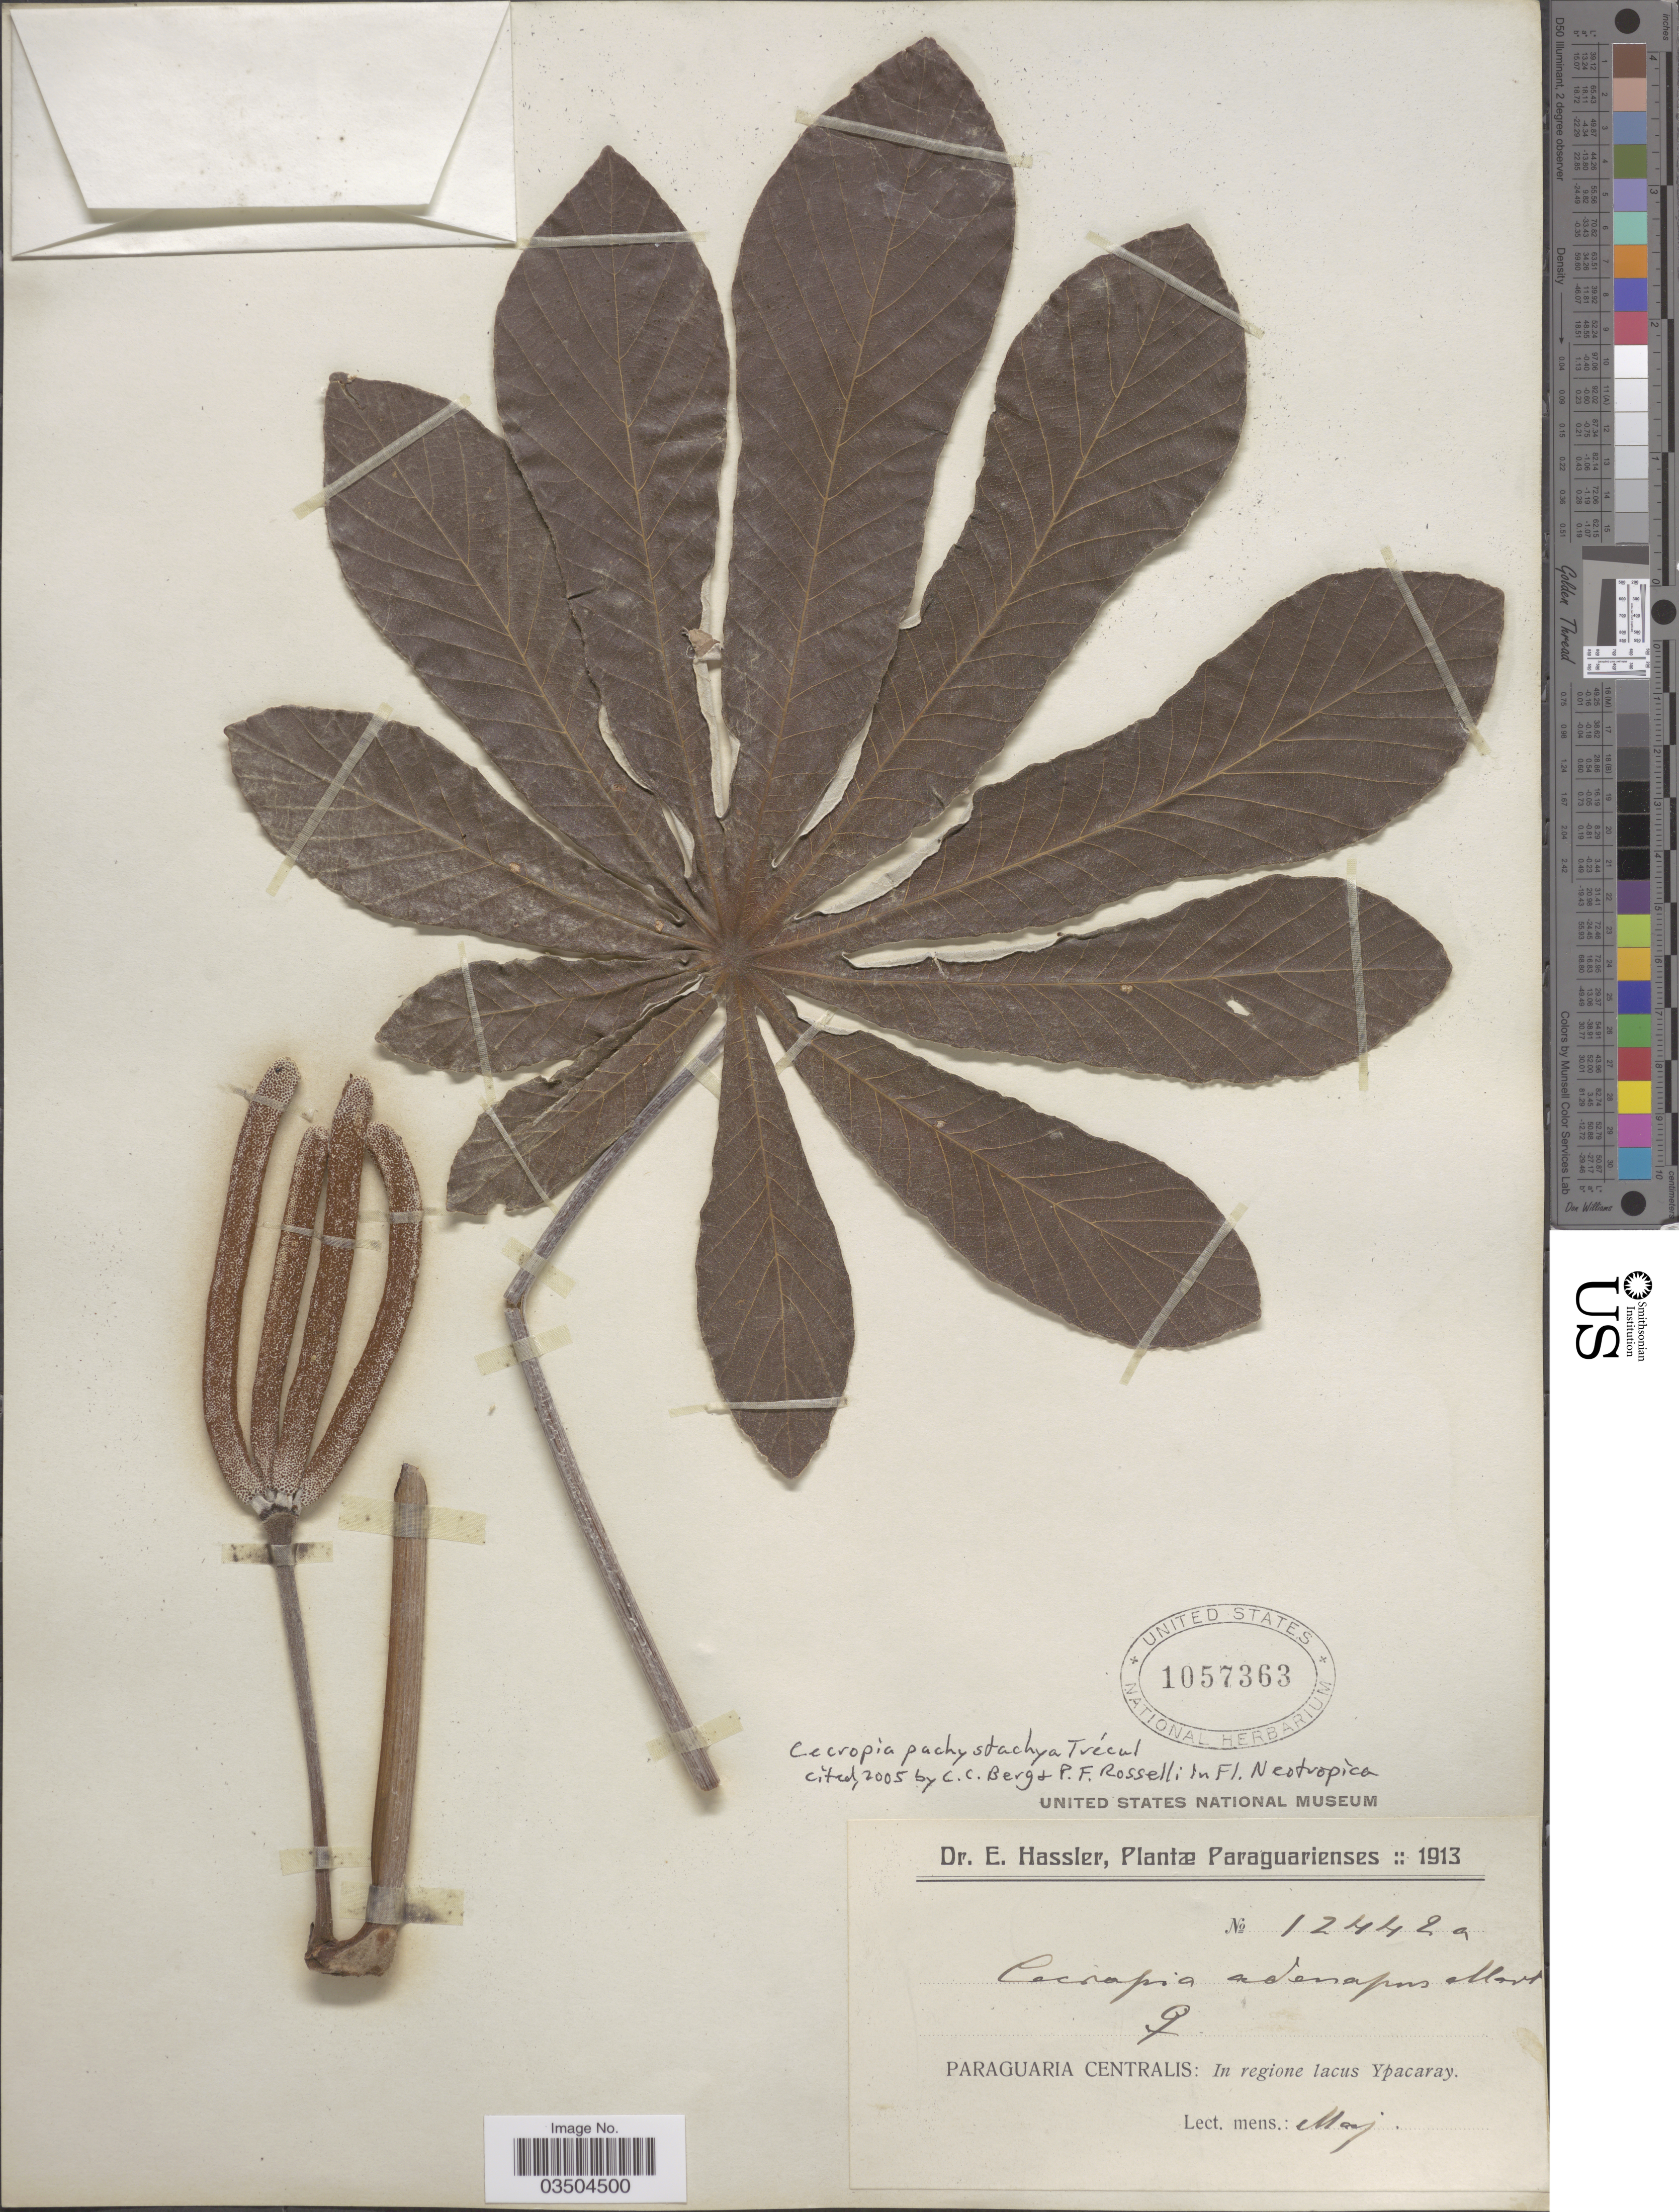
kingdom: Plantae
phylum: Tracheophyta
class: Magnoliopsida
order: Rosales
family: Urticaceae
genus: Cecropia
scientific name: Cecropia pachystachya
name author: Trécul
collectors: E. Hassler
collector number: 12442a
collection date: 1913-05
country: Paraguay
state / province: Paraguari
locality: Paraguaria centralis: In regione lacus Ypacaray.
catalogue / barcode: US 1057363